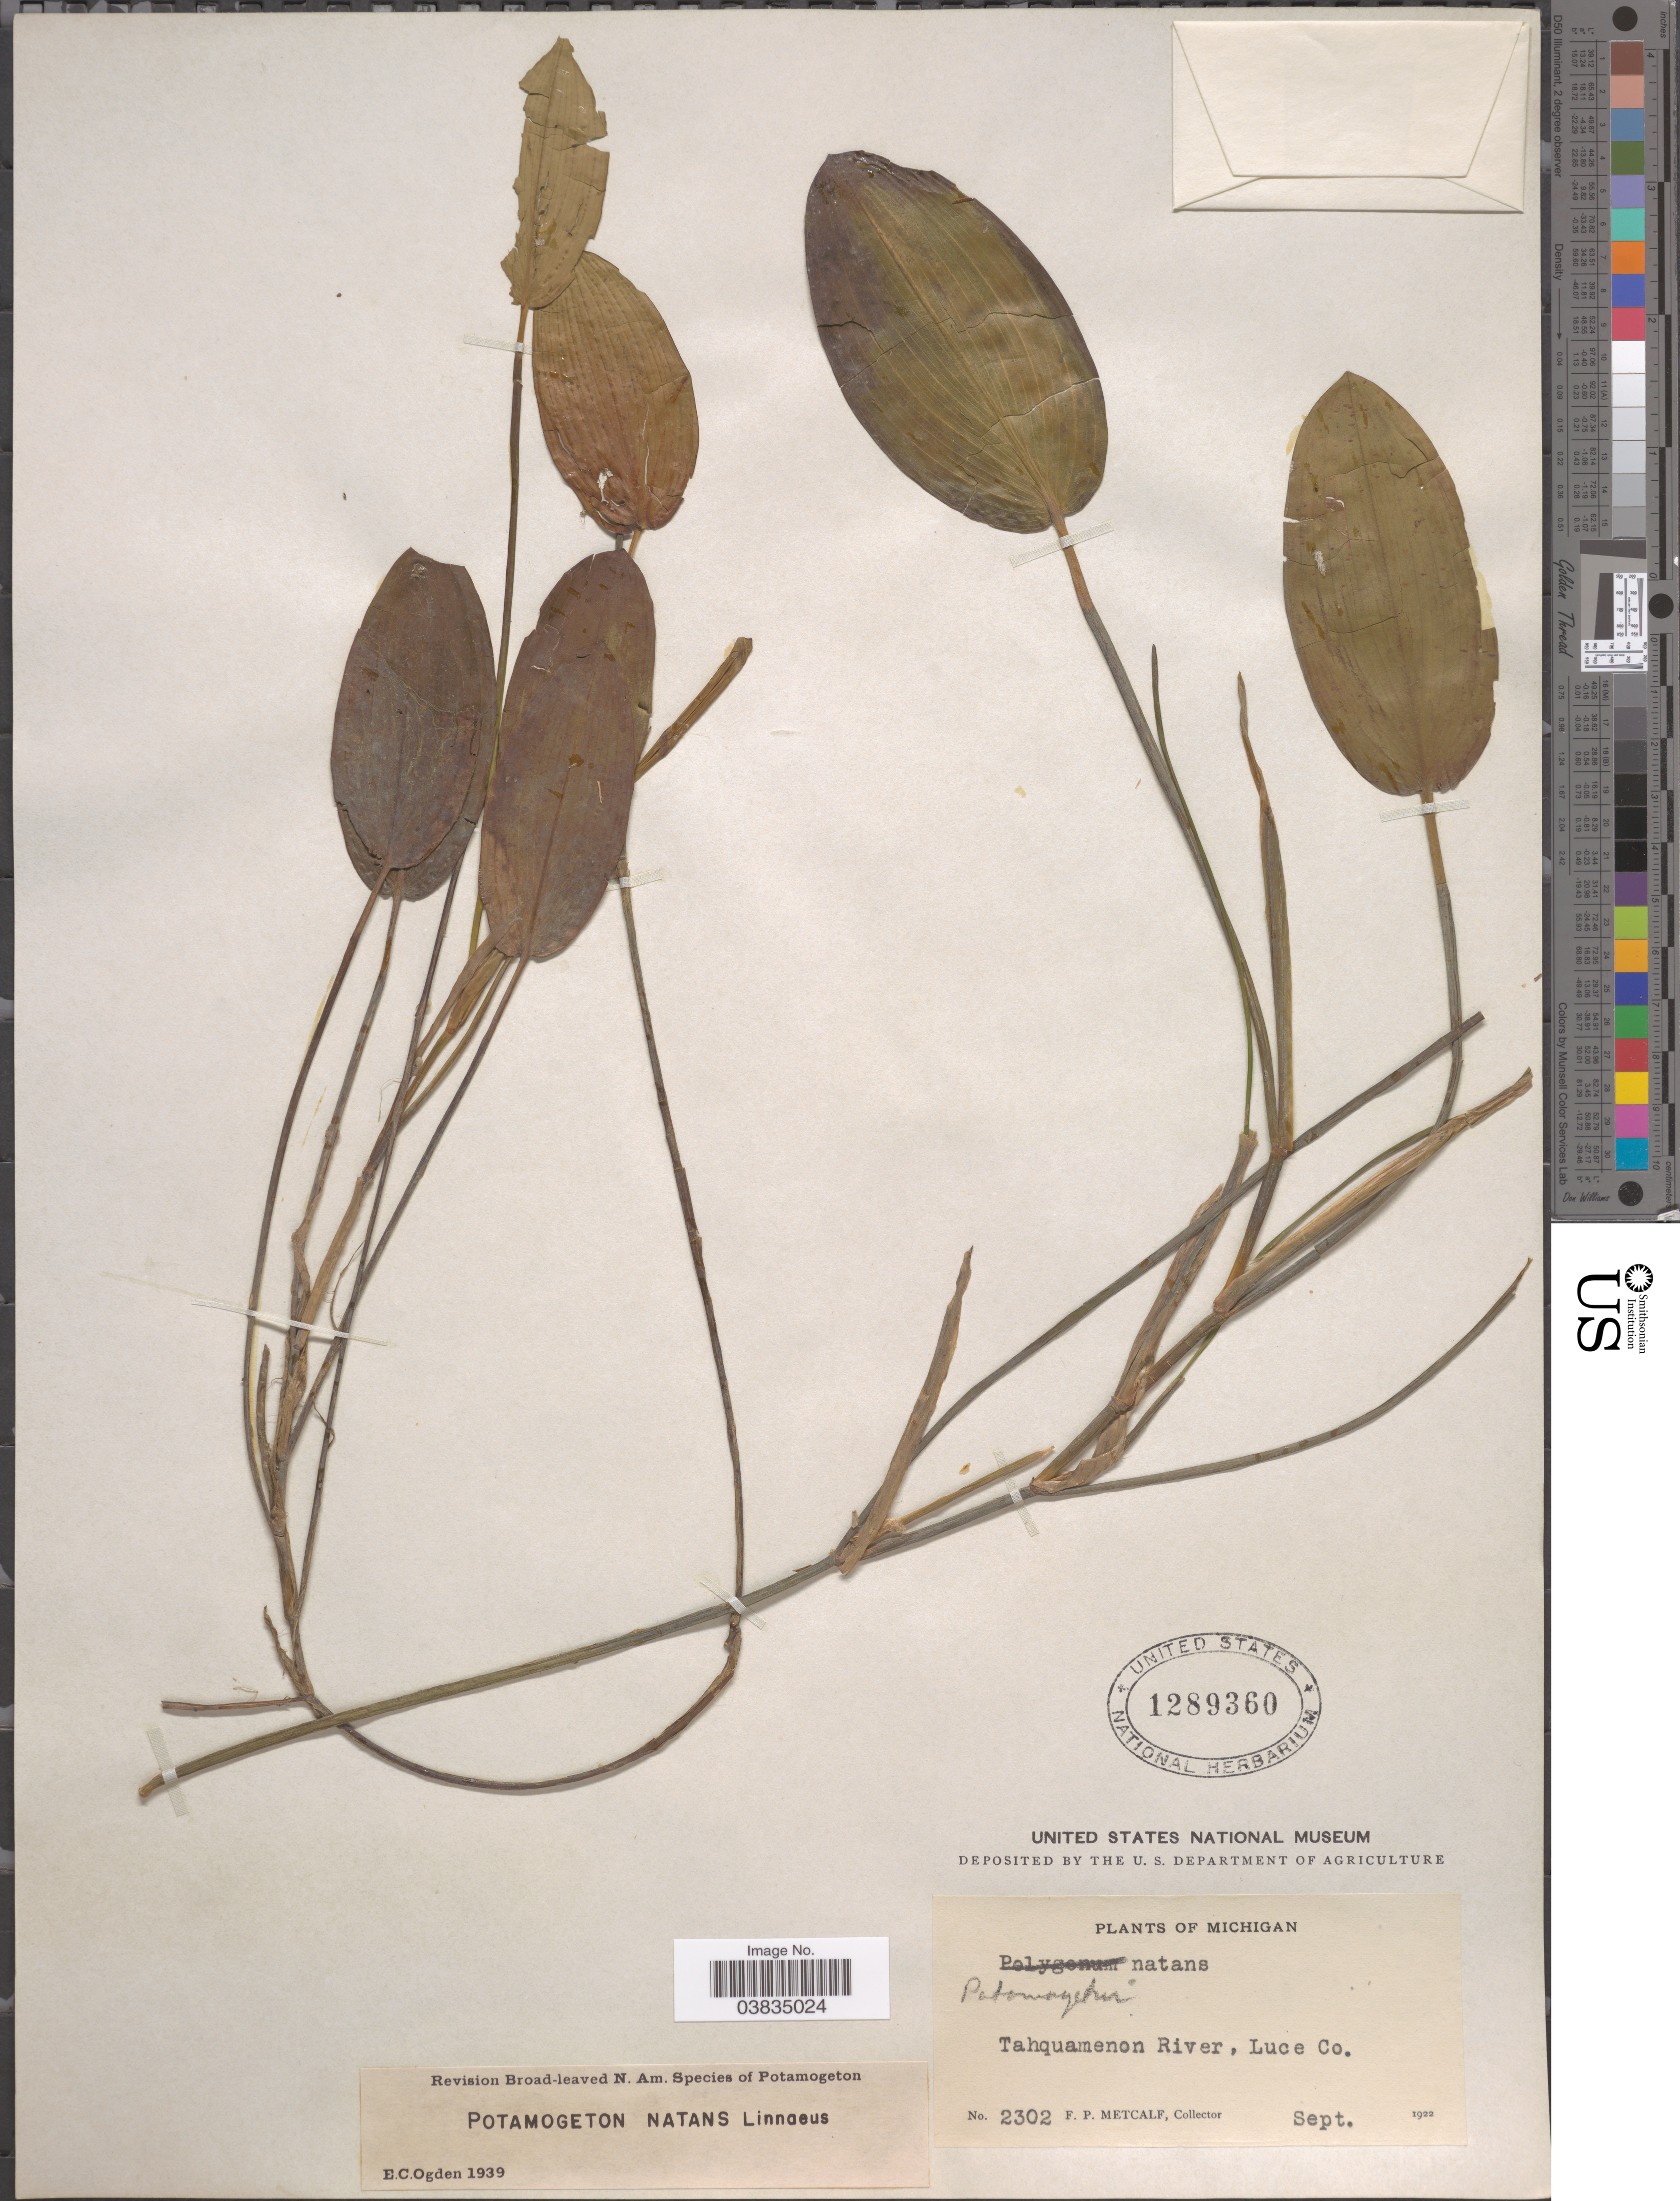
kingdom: Plantae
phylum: Tracheophyta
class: Liliopsida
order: Alismatales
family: Potamogetonaceae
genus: Potamogeton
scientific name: Potamogeton natans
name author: L.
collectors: F. Metcalf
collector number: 2302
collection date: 1922-09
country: United States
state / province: Michigan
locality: Tahquamenon River, Luce Co.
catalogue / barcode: US 1289360